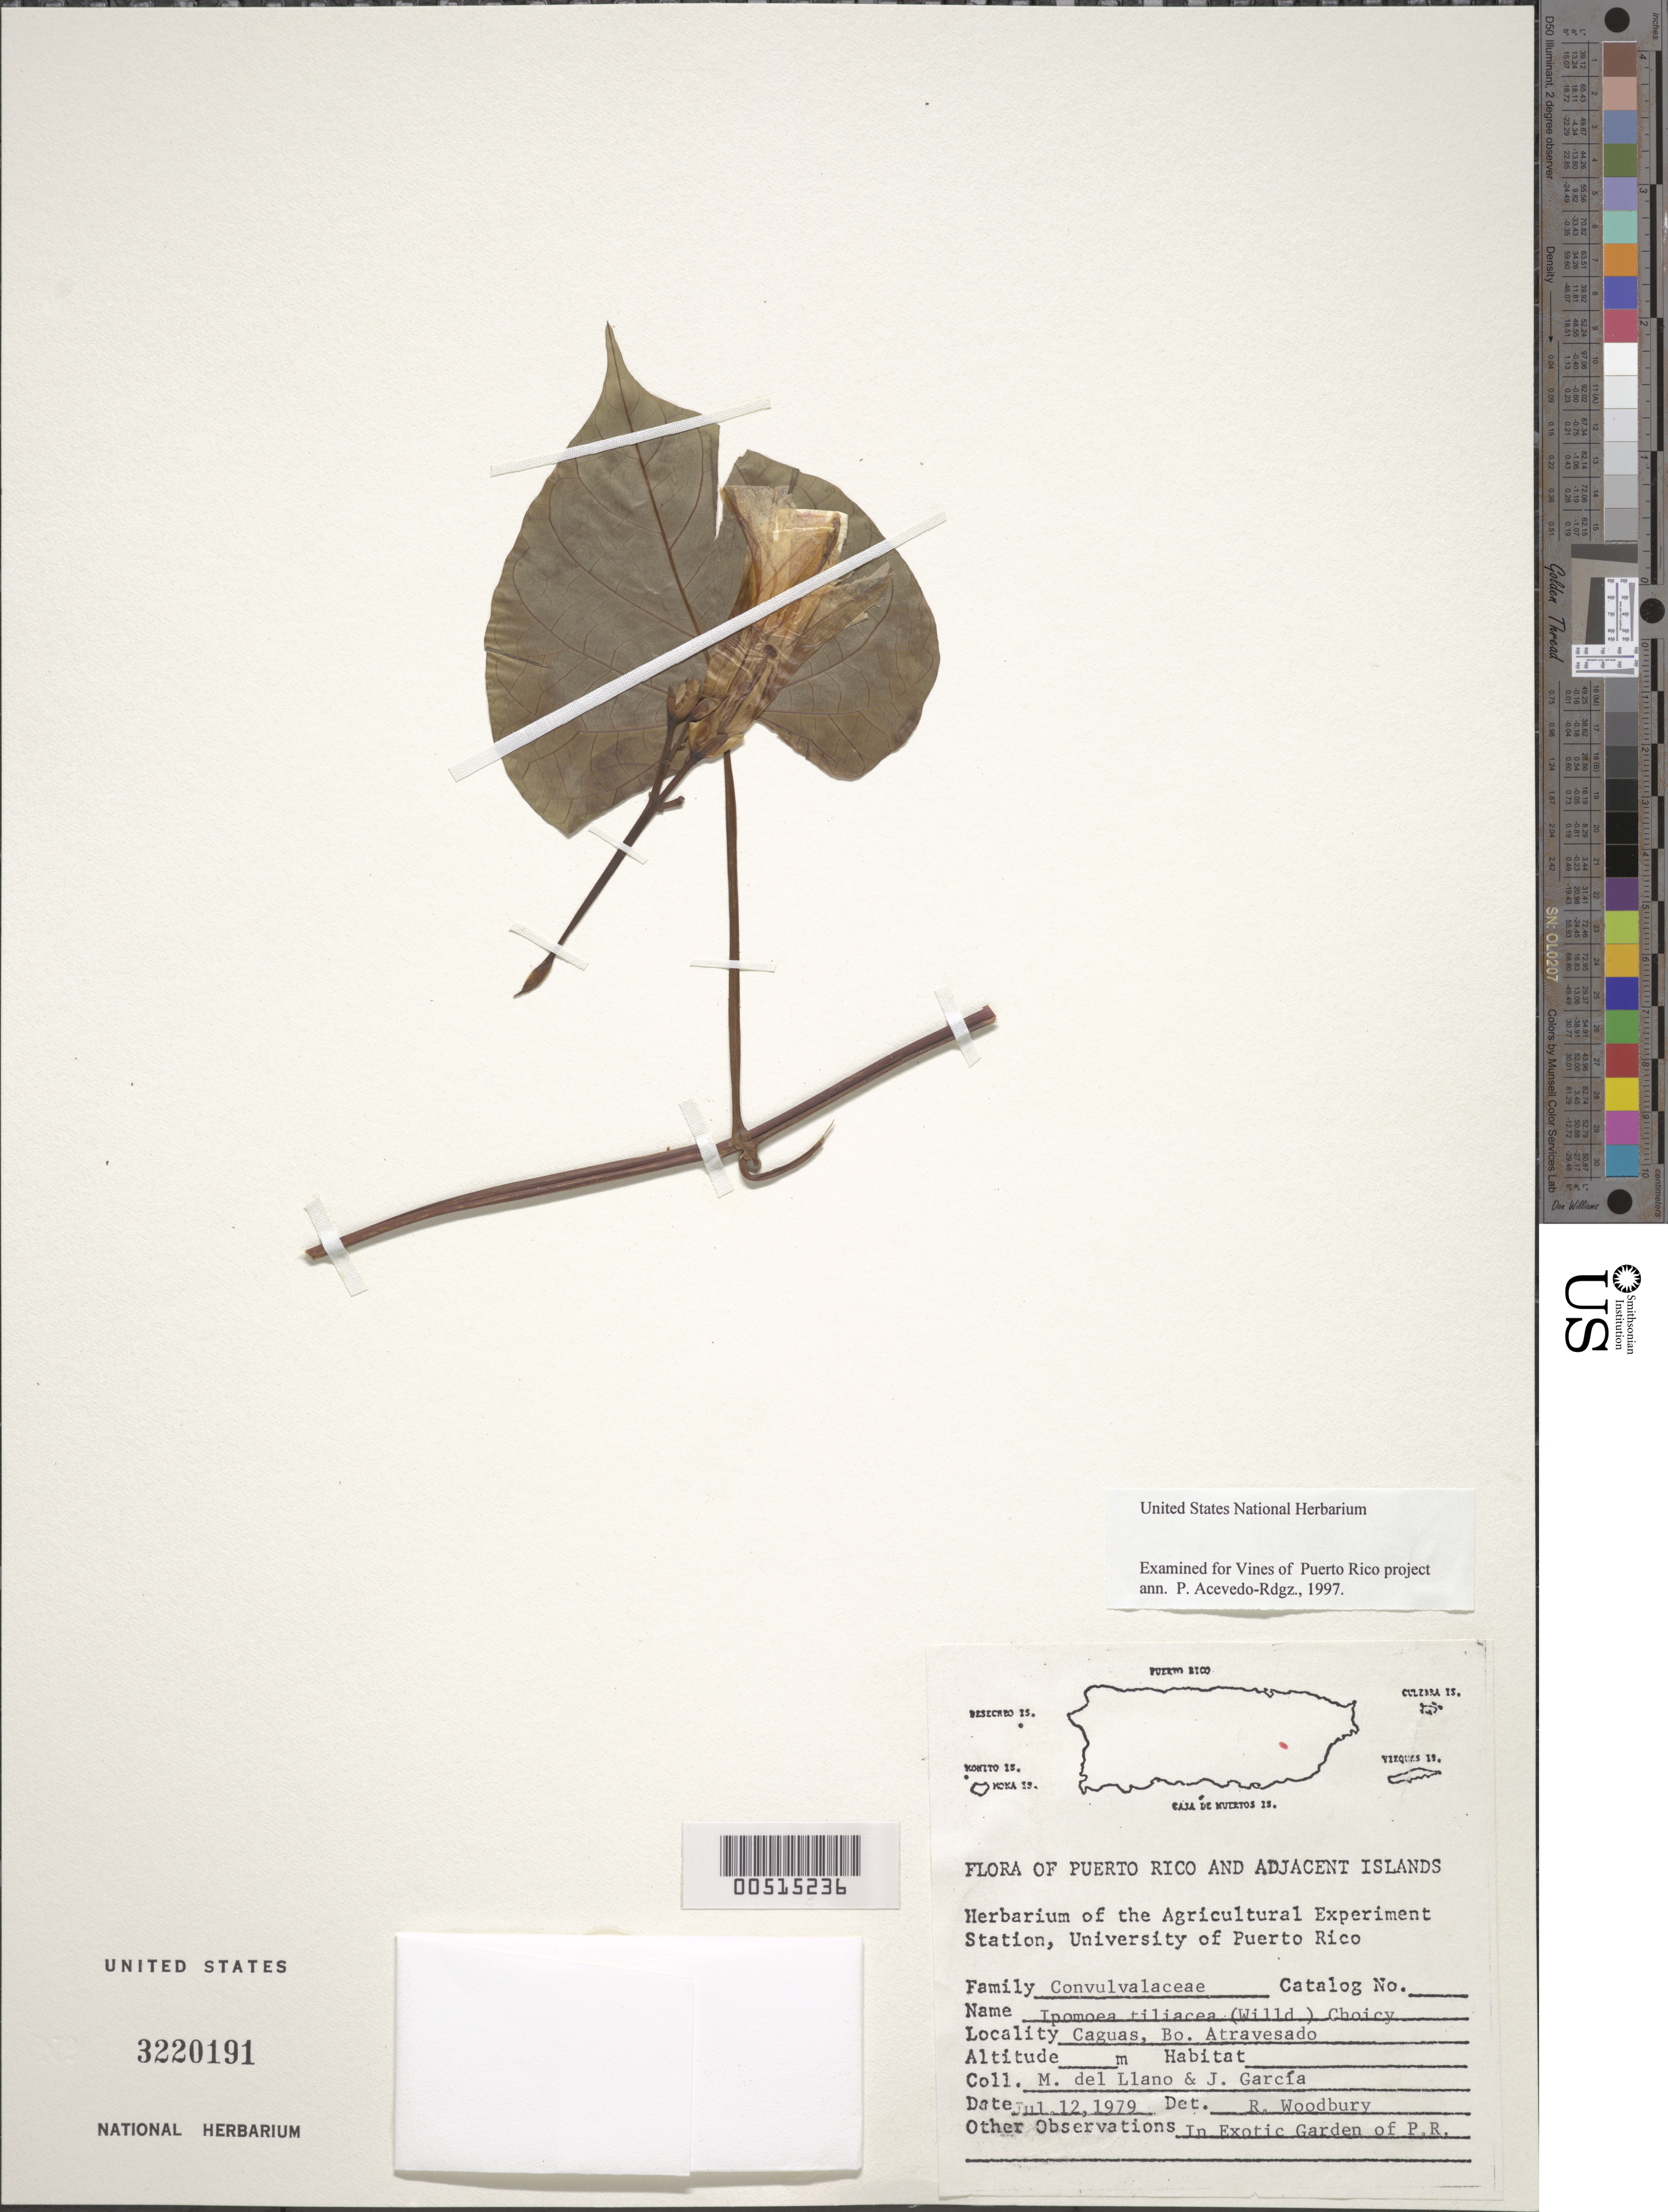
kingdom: Plantae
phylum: Tracheophyta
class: Magnoliopsida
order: Solanales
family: Convolvulaceae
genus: Ipomoea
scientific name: Ipomoea tiliacea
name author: (Willd.) Choisy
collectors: M. d. Llano & J. Garcia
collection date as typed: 12 Jul 1979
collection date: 1979-07-12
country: Puerto Rico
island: Greater Antilles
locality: Caguas, Bo. Atravesado. In exotic garden.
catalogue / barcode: US 3220191